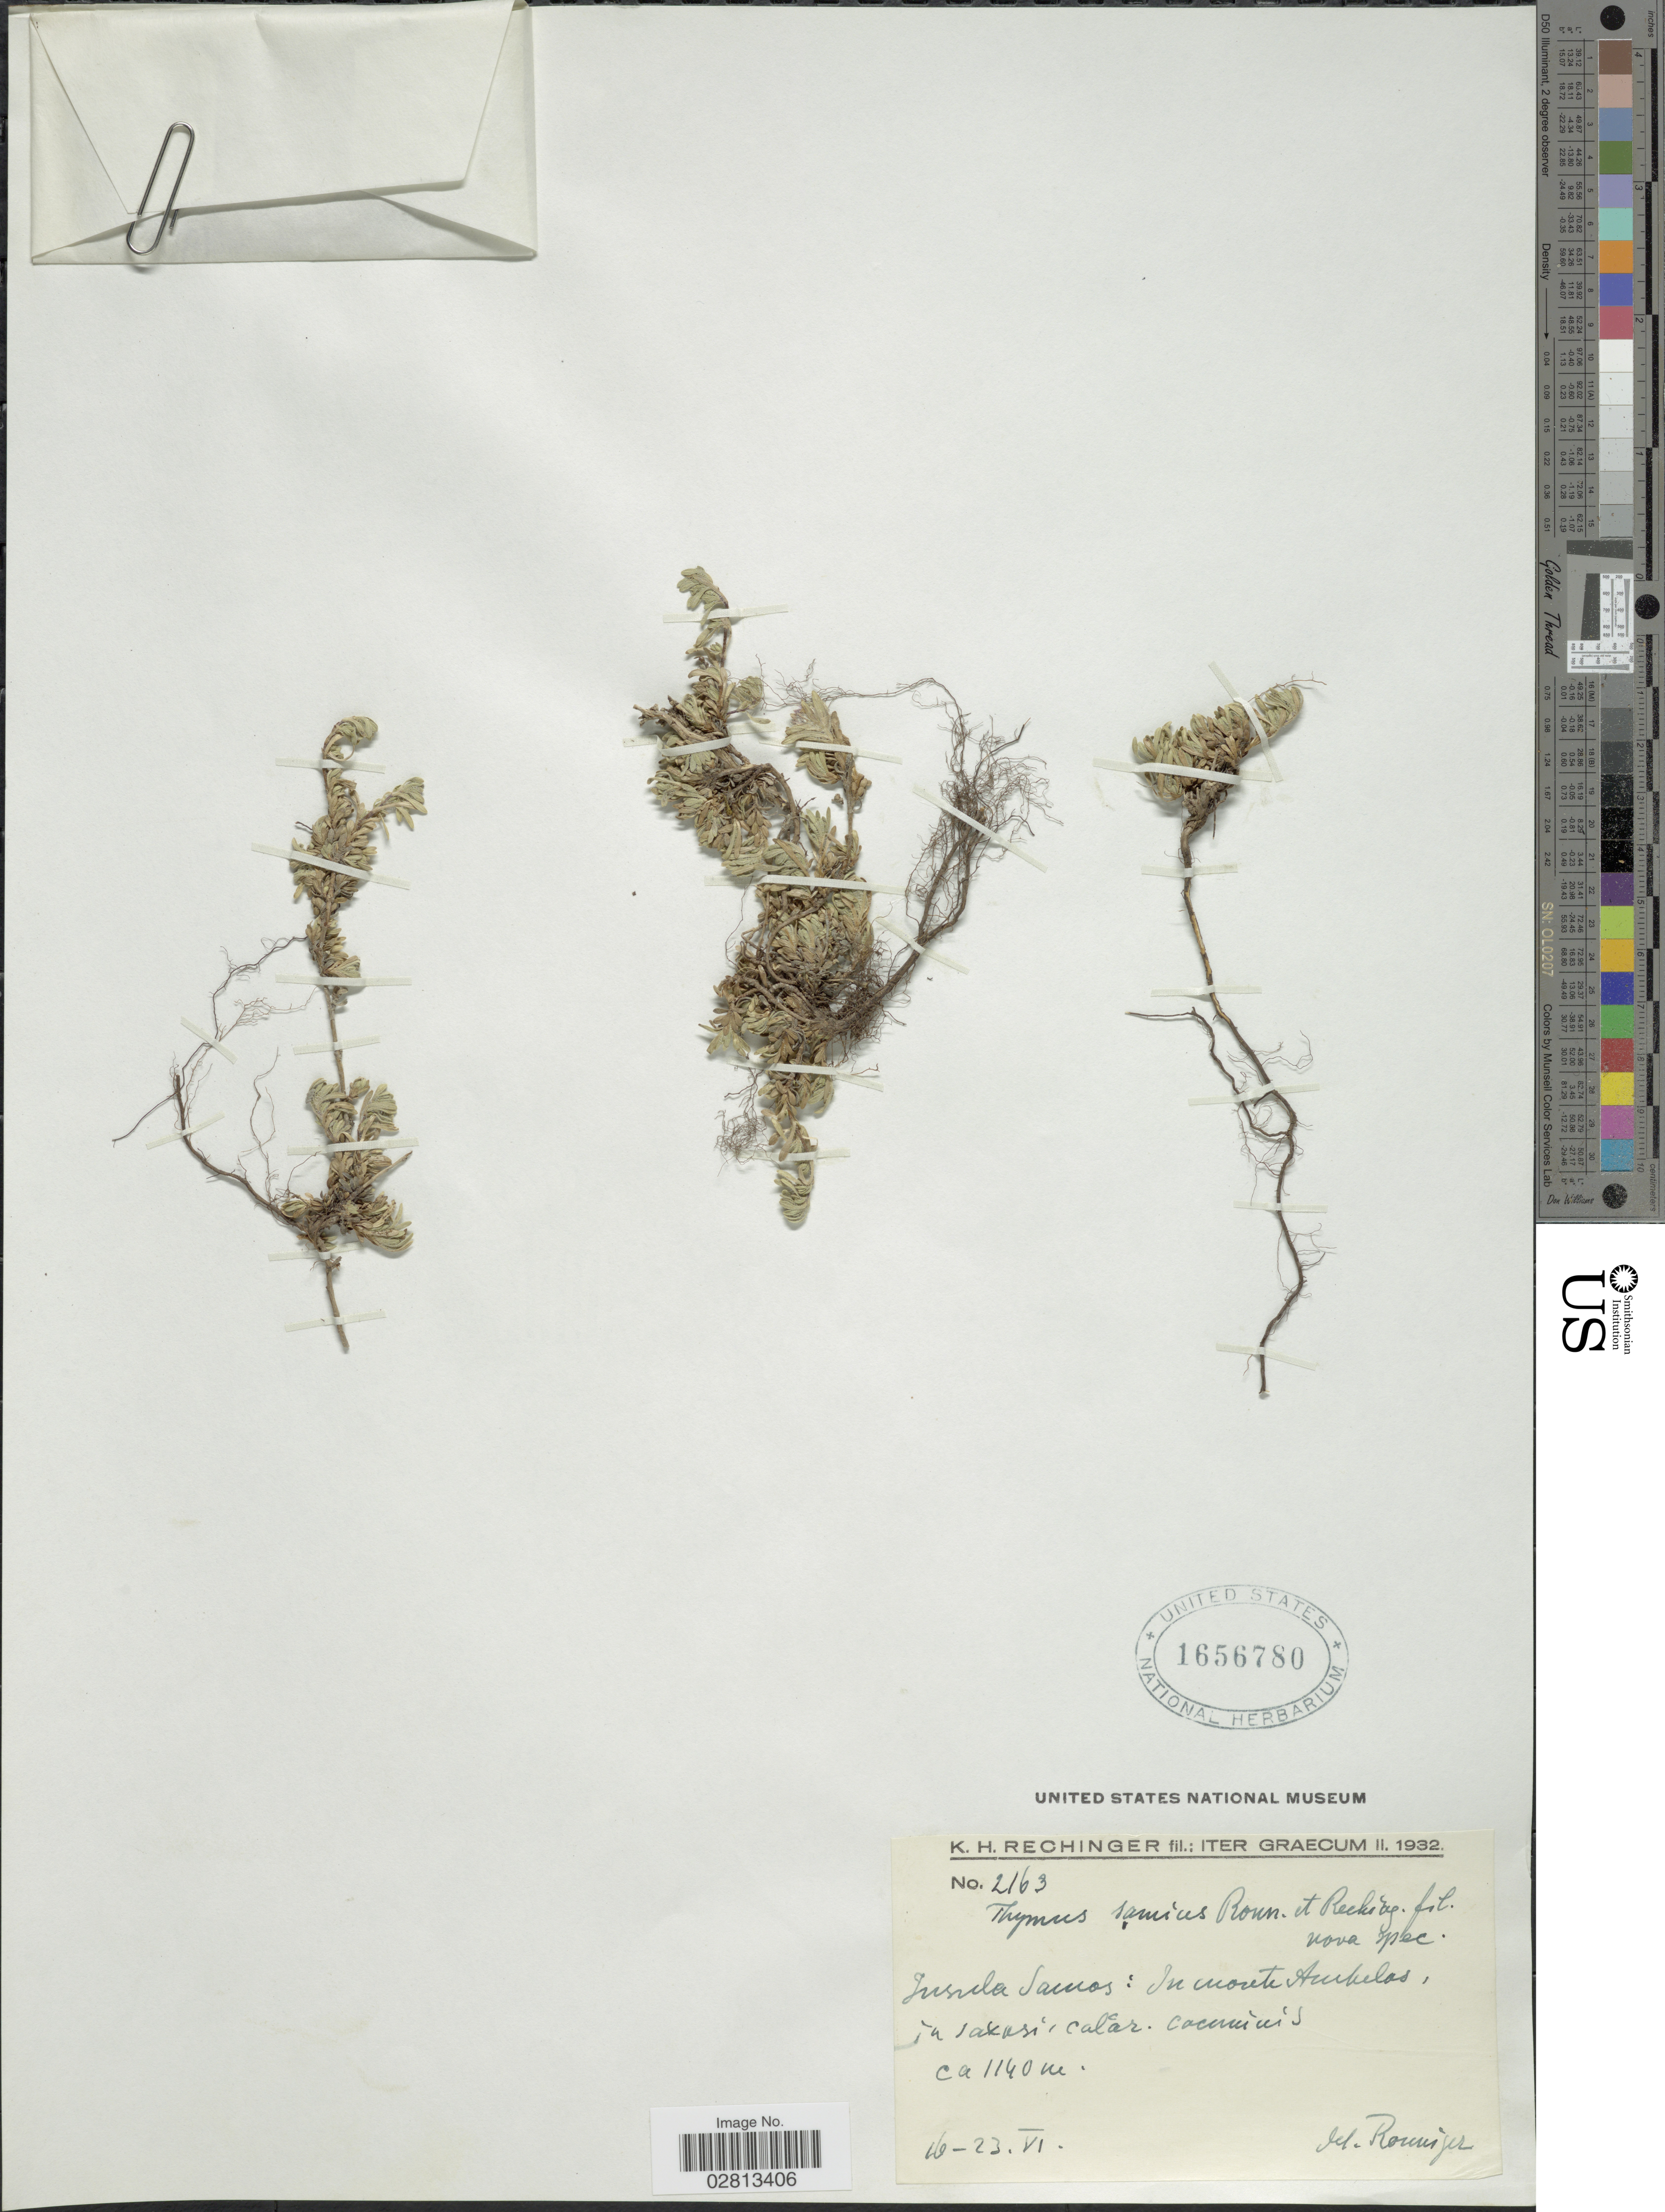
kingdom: Plantae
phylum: Tracheophyta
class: Magnoliopsida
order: Lamiales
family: Lamiaceae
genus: Thymus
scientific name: Thymus samius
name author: Ronniger & Rech. f.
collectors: K. H. Rechinger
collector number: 2163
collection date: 1932-06-16/1932-06-23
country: Greece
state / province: North Aegean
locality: Graecum. Insula Samos: In monte Ampelos, in saxosis calcar. cacuminis.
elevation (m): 1140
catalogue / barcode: US 1656780